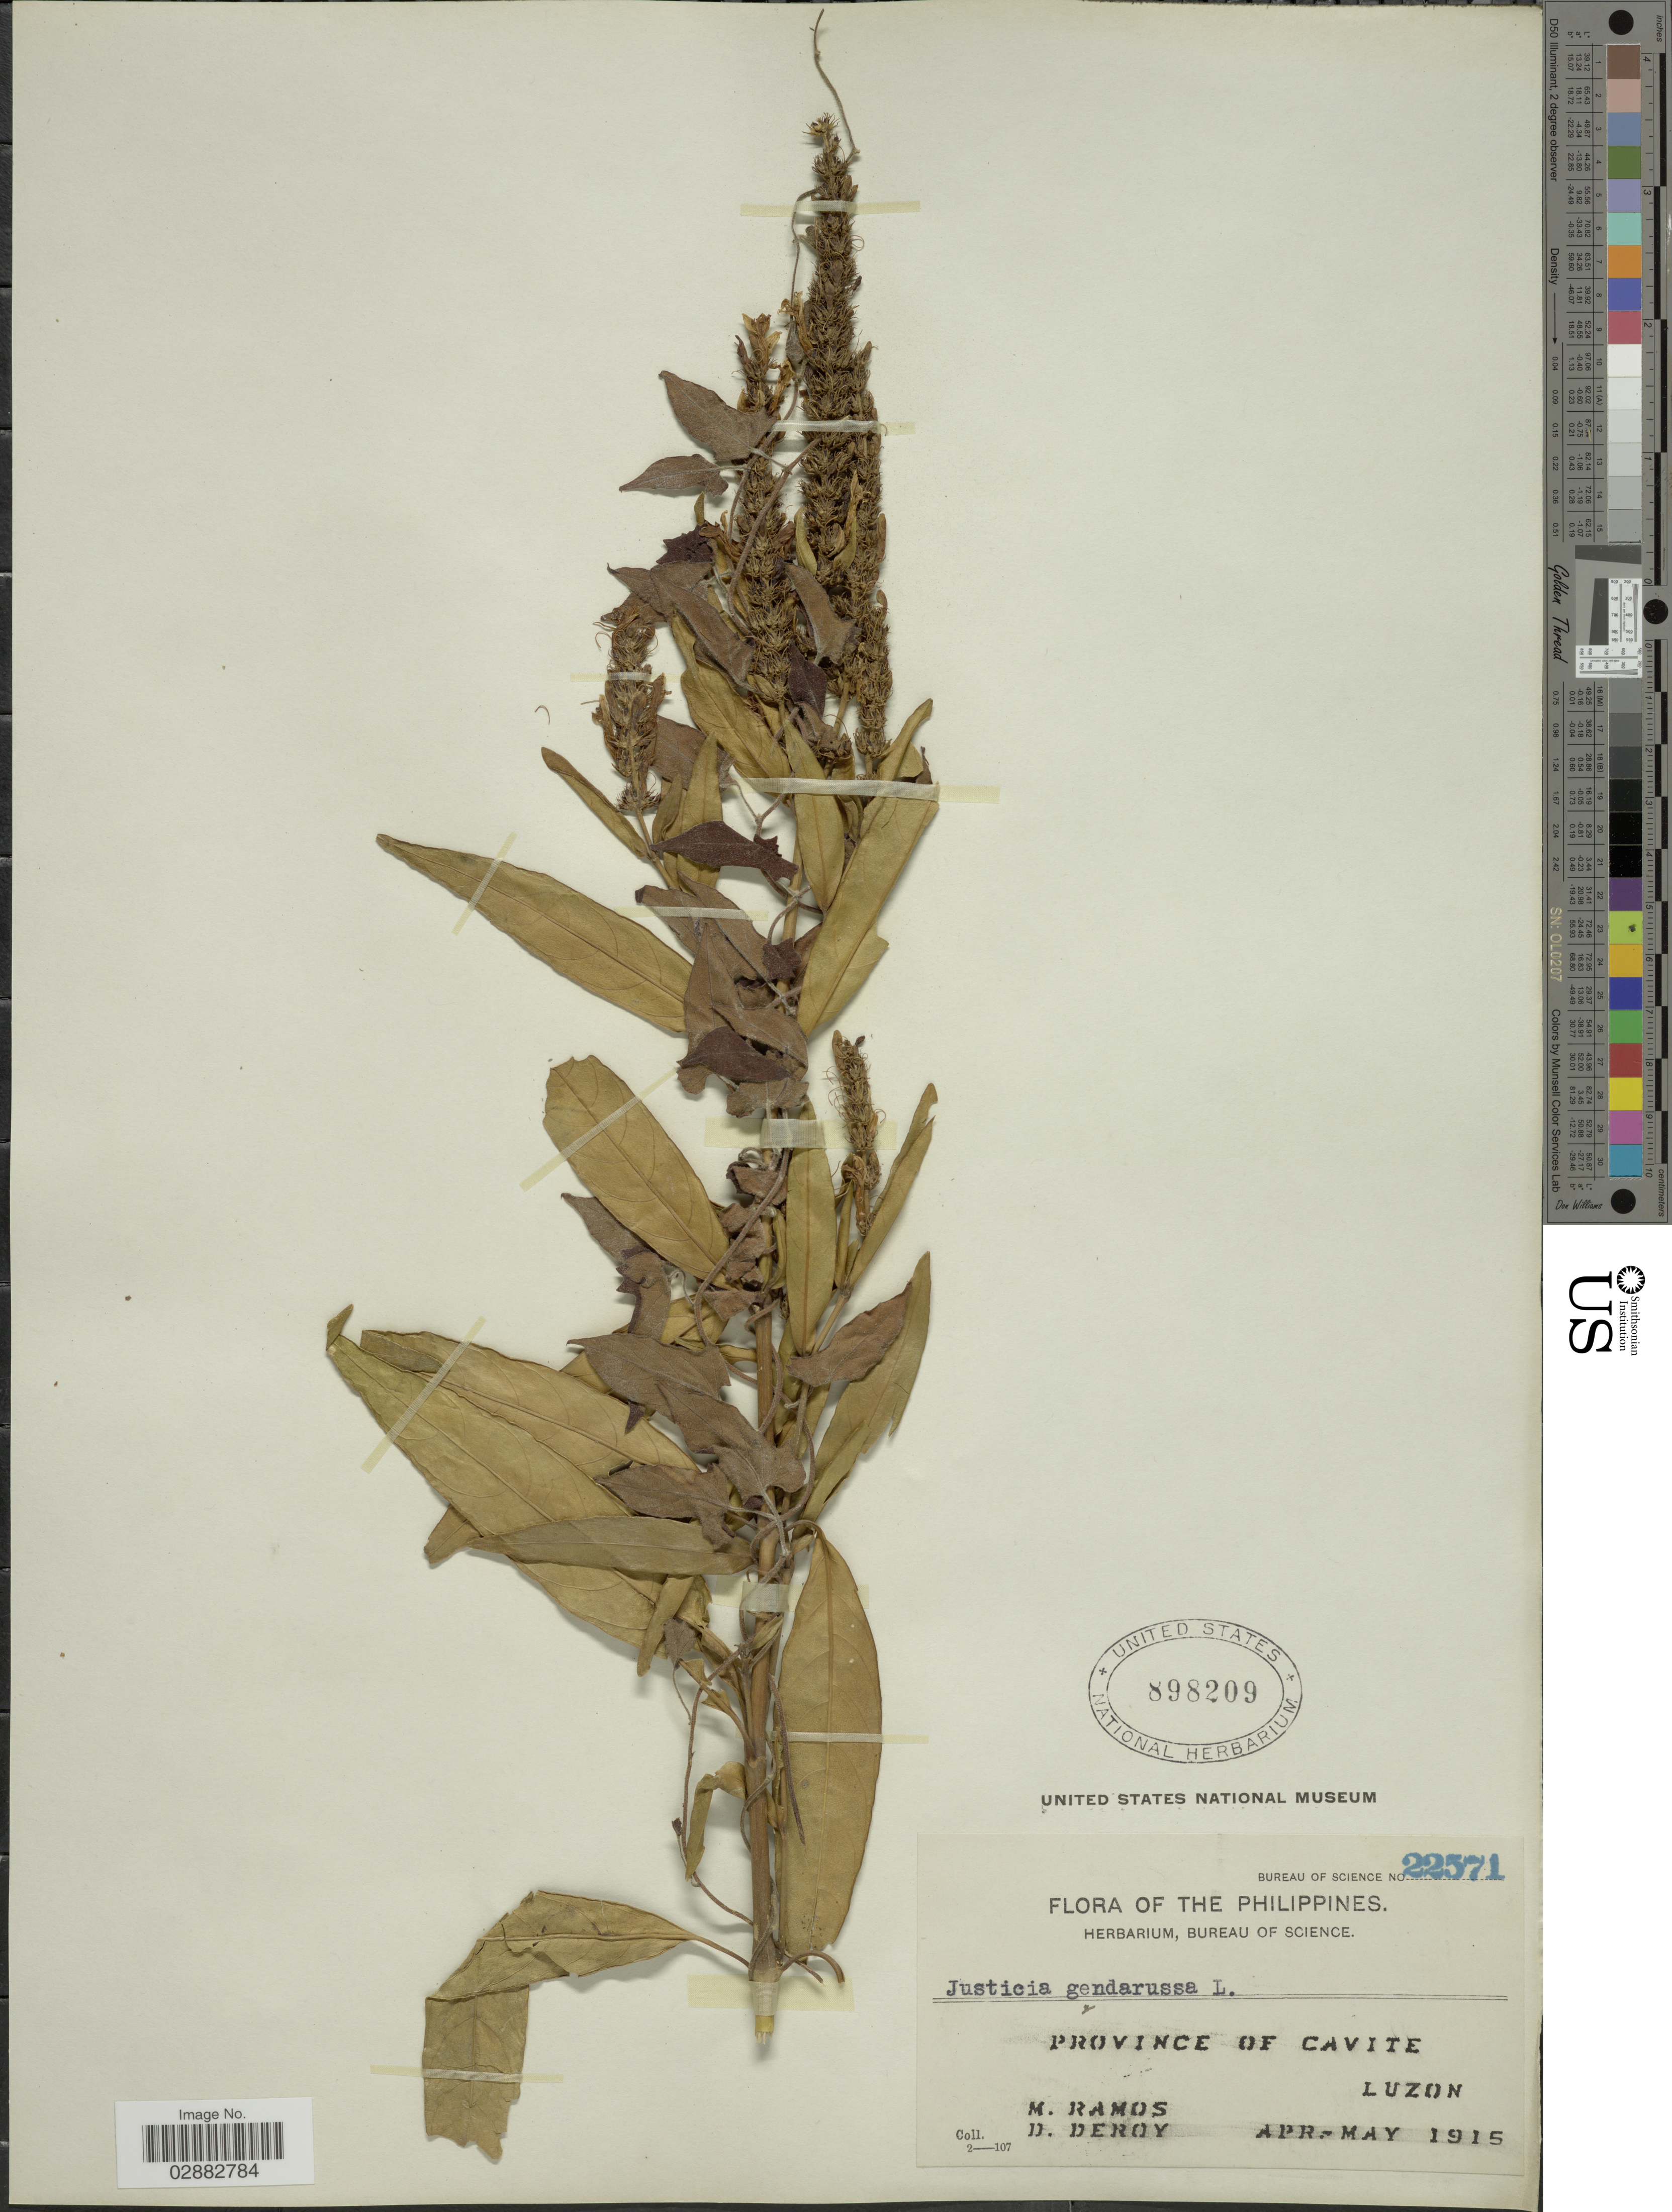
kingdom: Plantae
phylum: Tracheophyta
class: Magnoliopsida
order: Lamiales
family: Acanthaceae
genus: Justicia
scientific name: Justicia gendarussa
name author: Burm. f.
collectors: M. Ramos & D. Deroy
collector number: Bureau of Science 22571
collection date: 1915-04/1915-05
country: Philippines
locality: Province of Cavite, Luzon.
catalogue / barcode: US 898209